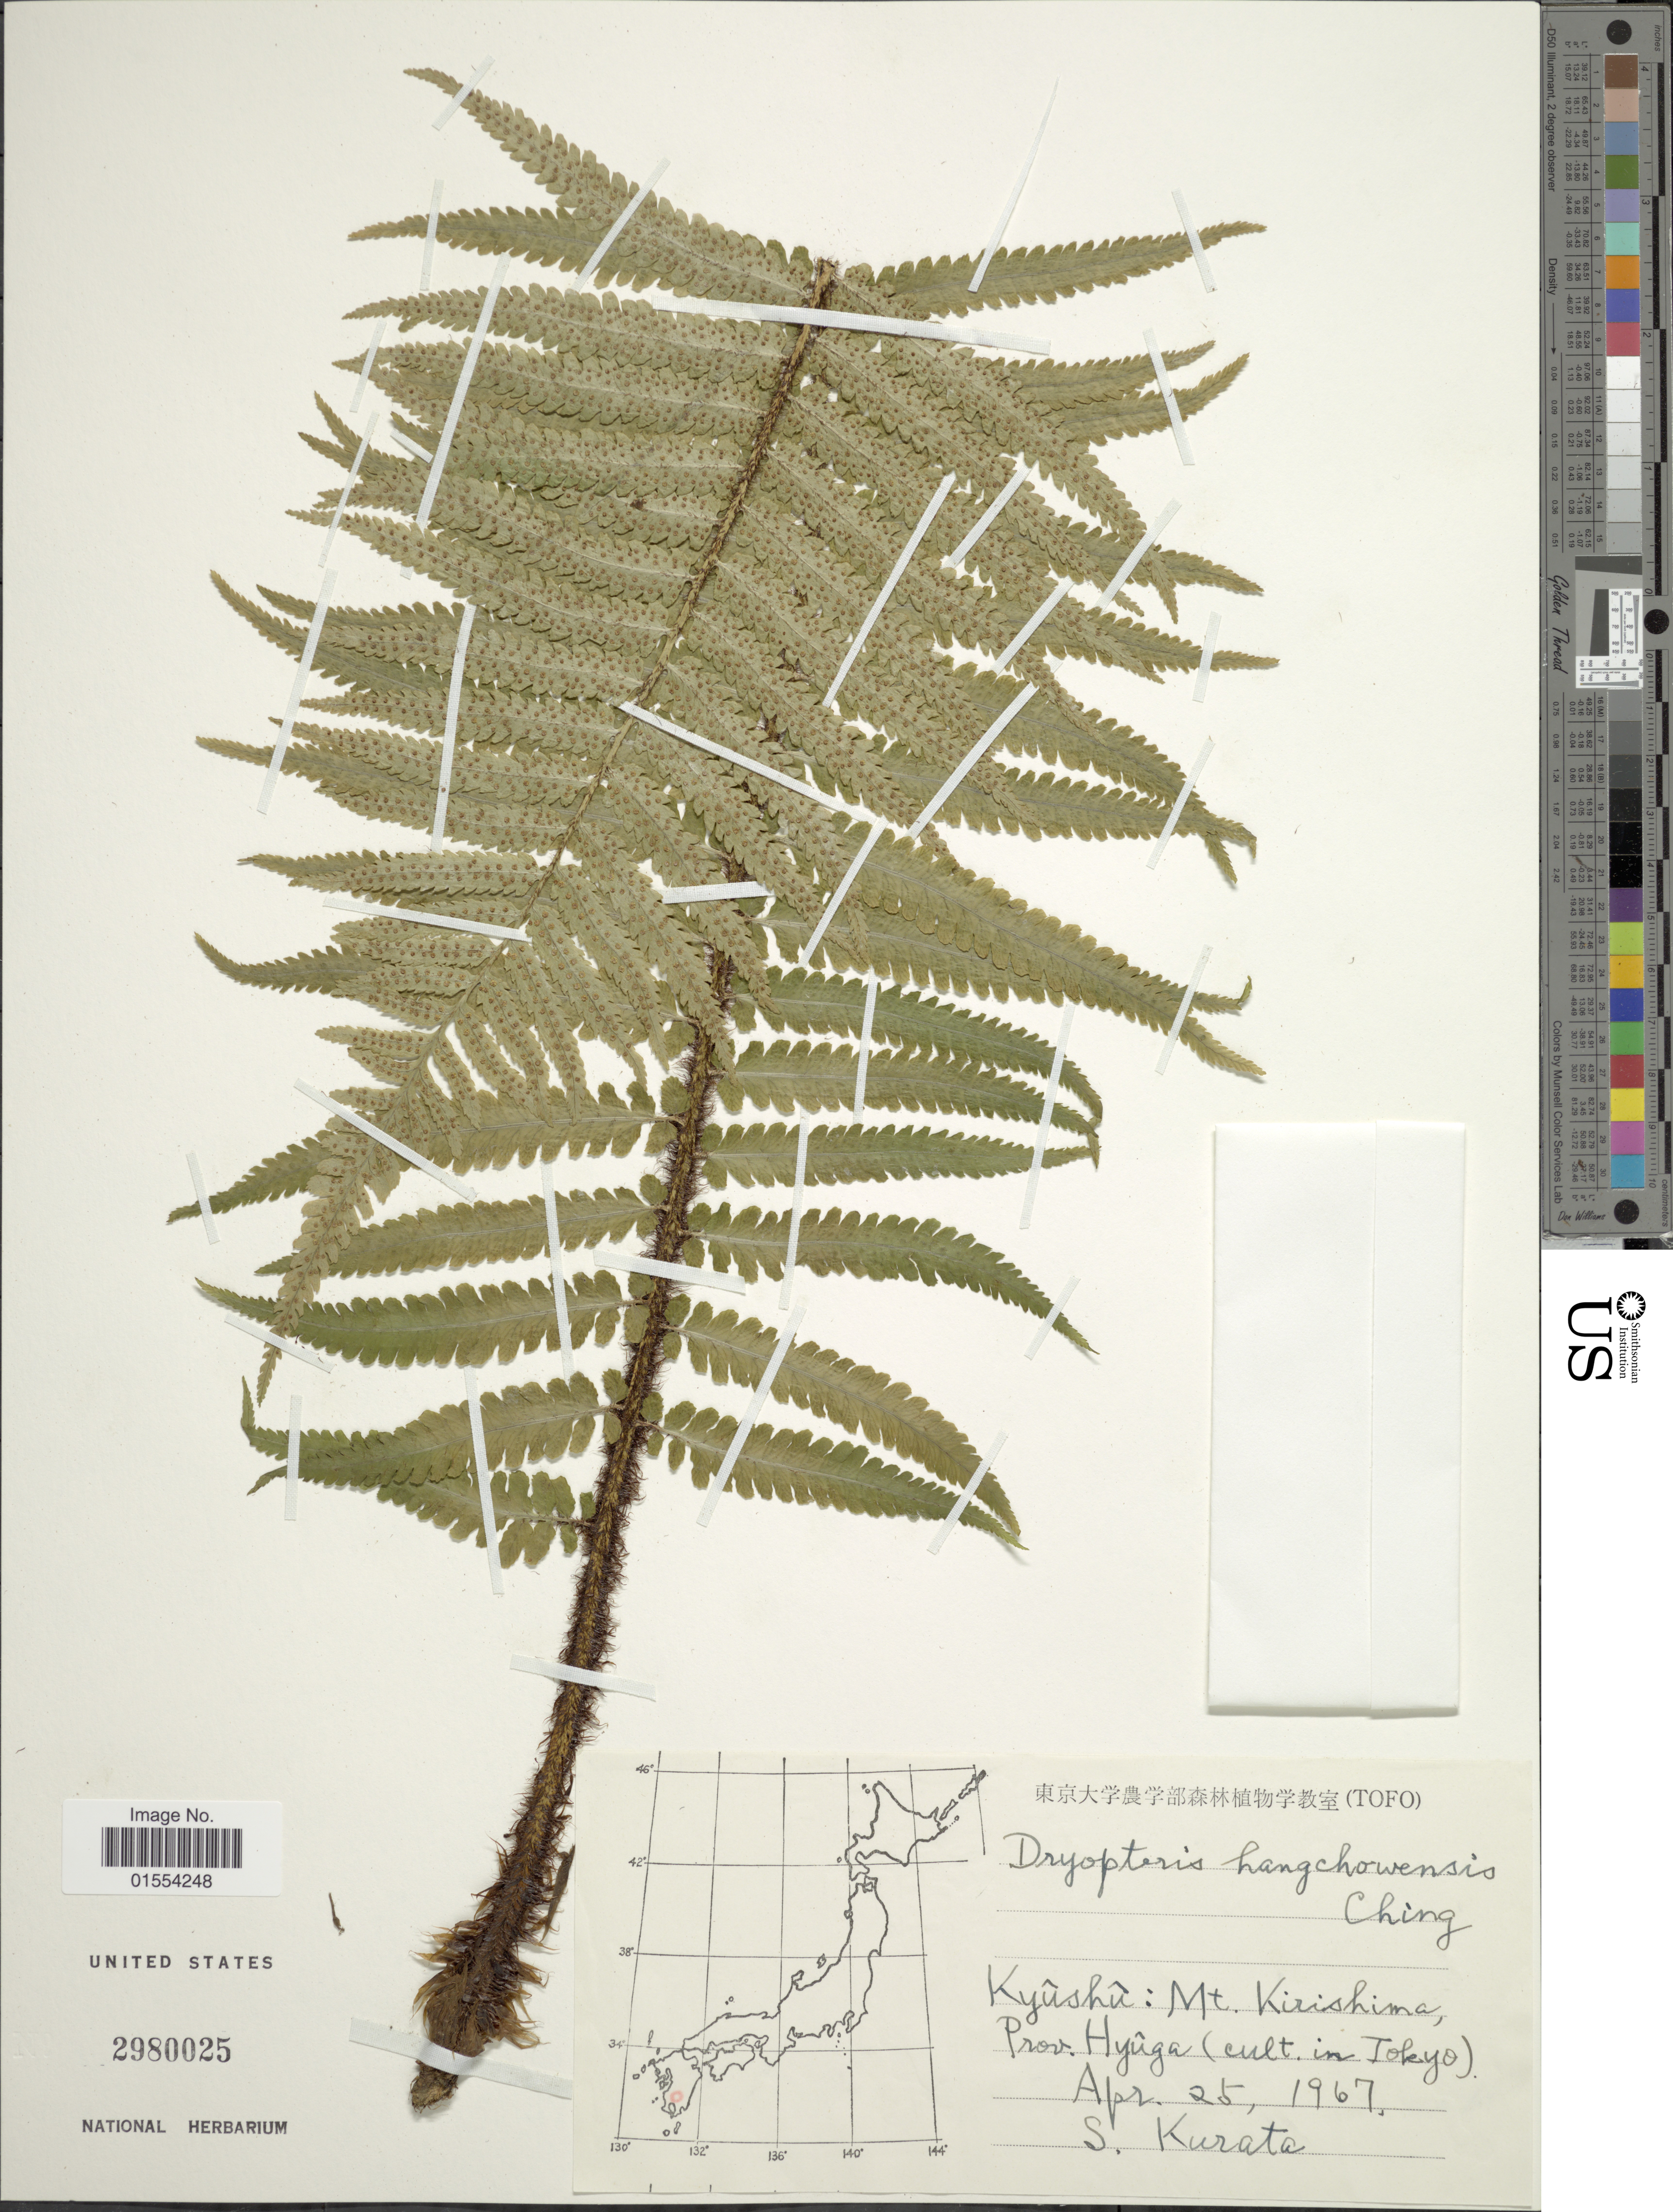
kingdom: Plantae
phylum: Tracheophyta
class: Polypodiopsida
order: Polypodiales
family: Dryopteridaceae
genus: Dryopteris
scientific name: Dryopteris hangchowensis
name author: Ching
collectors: Sa. Kurata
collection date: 1967-04-25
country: Japan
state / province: Tokyo, Federal City of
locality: Tokyo.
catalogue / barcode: US 2980025